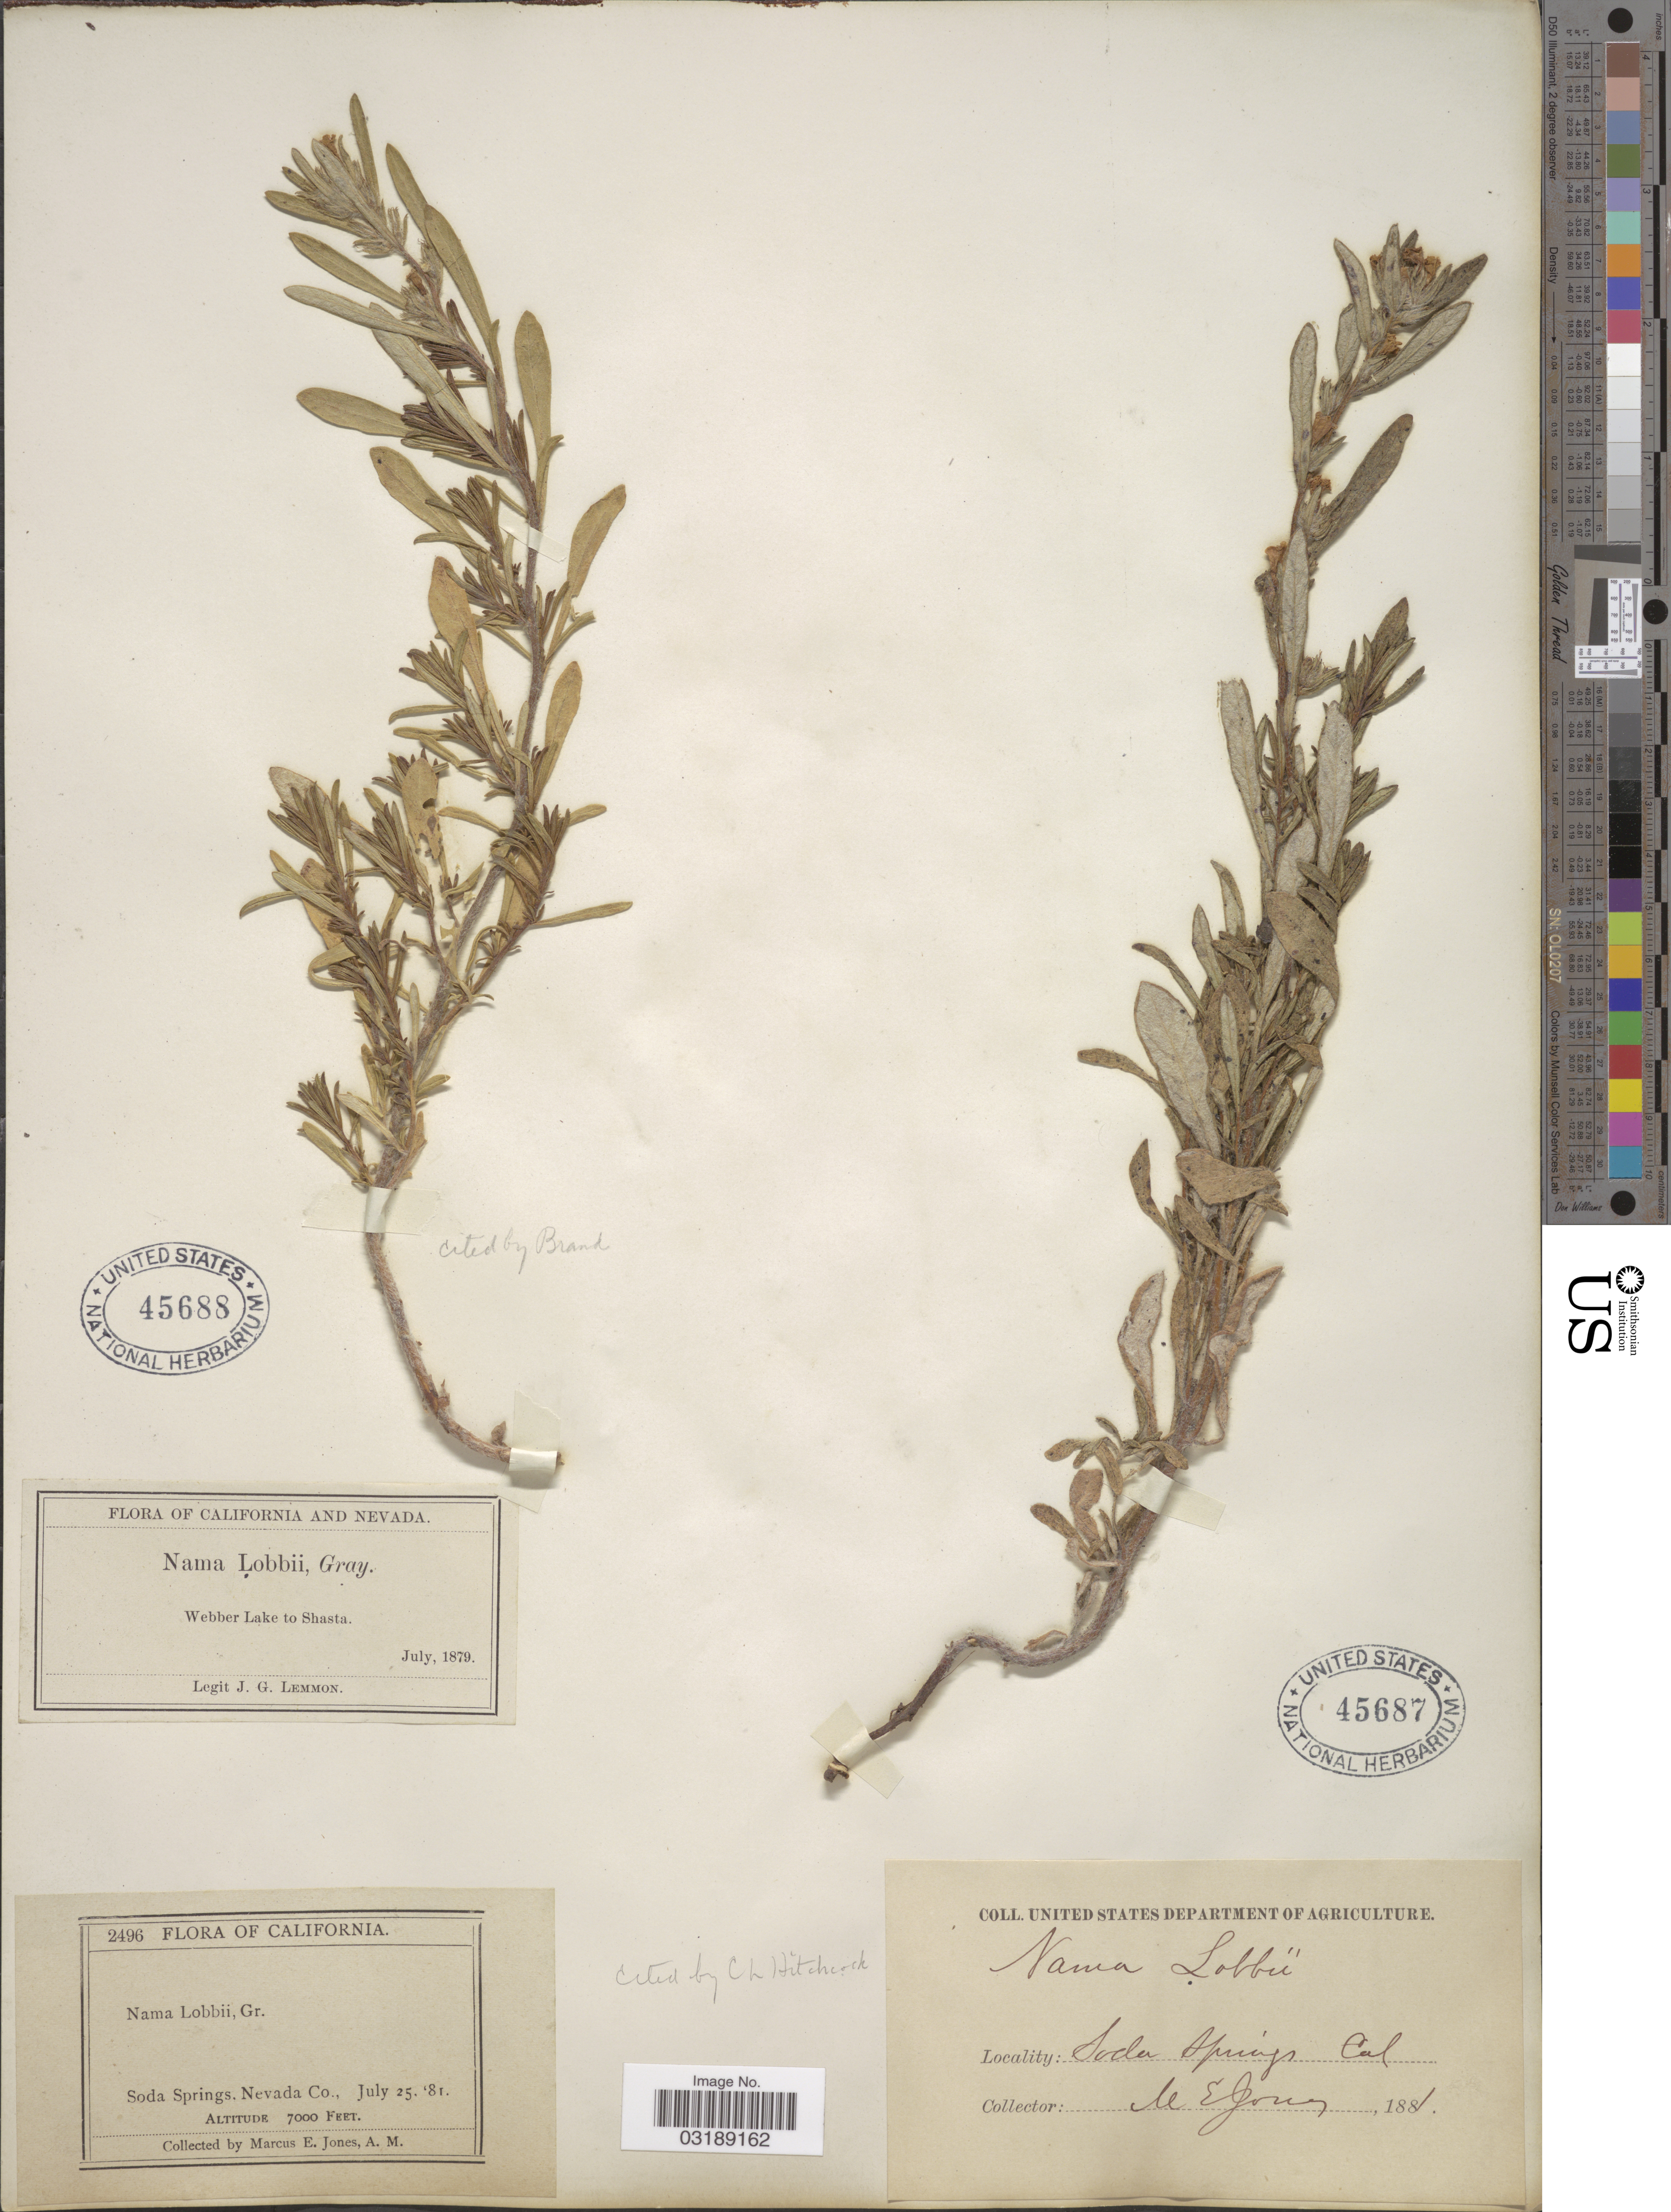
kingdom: Plantae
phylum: Tracheophyta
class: Magnoliopsida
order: Boraginales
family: Namaceae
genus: Nama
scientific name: Nama lobbii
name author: A. Gray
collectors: M. E. Jones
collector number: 2496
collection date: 1881-07-25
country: United States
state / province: California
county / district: Nevada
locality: Soda Springs, Nevada Co.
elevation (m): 2134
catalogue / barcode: US 45687-2